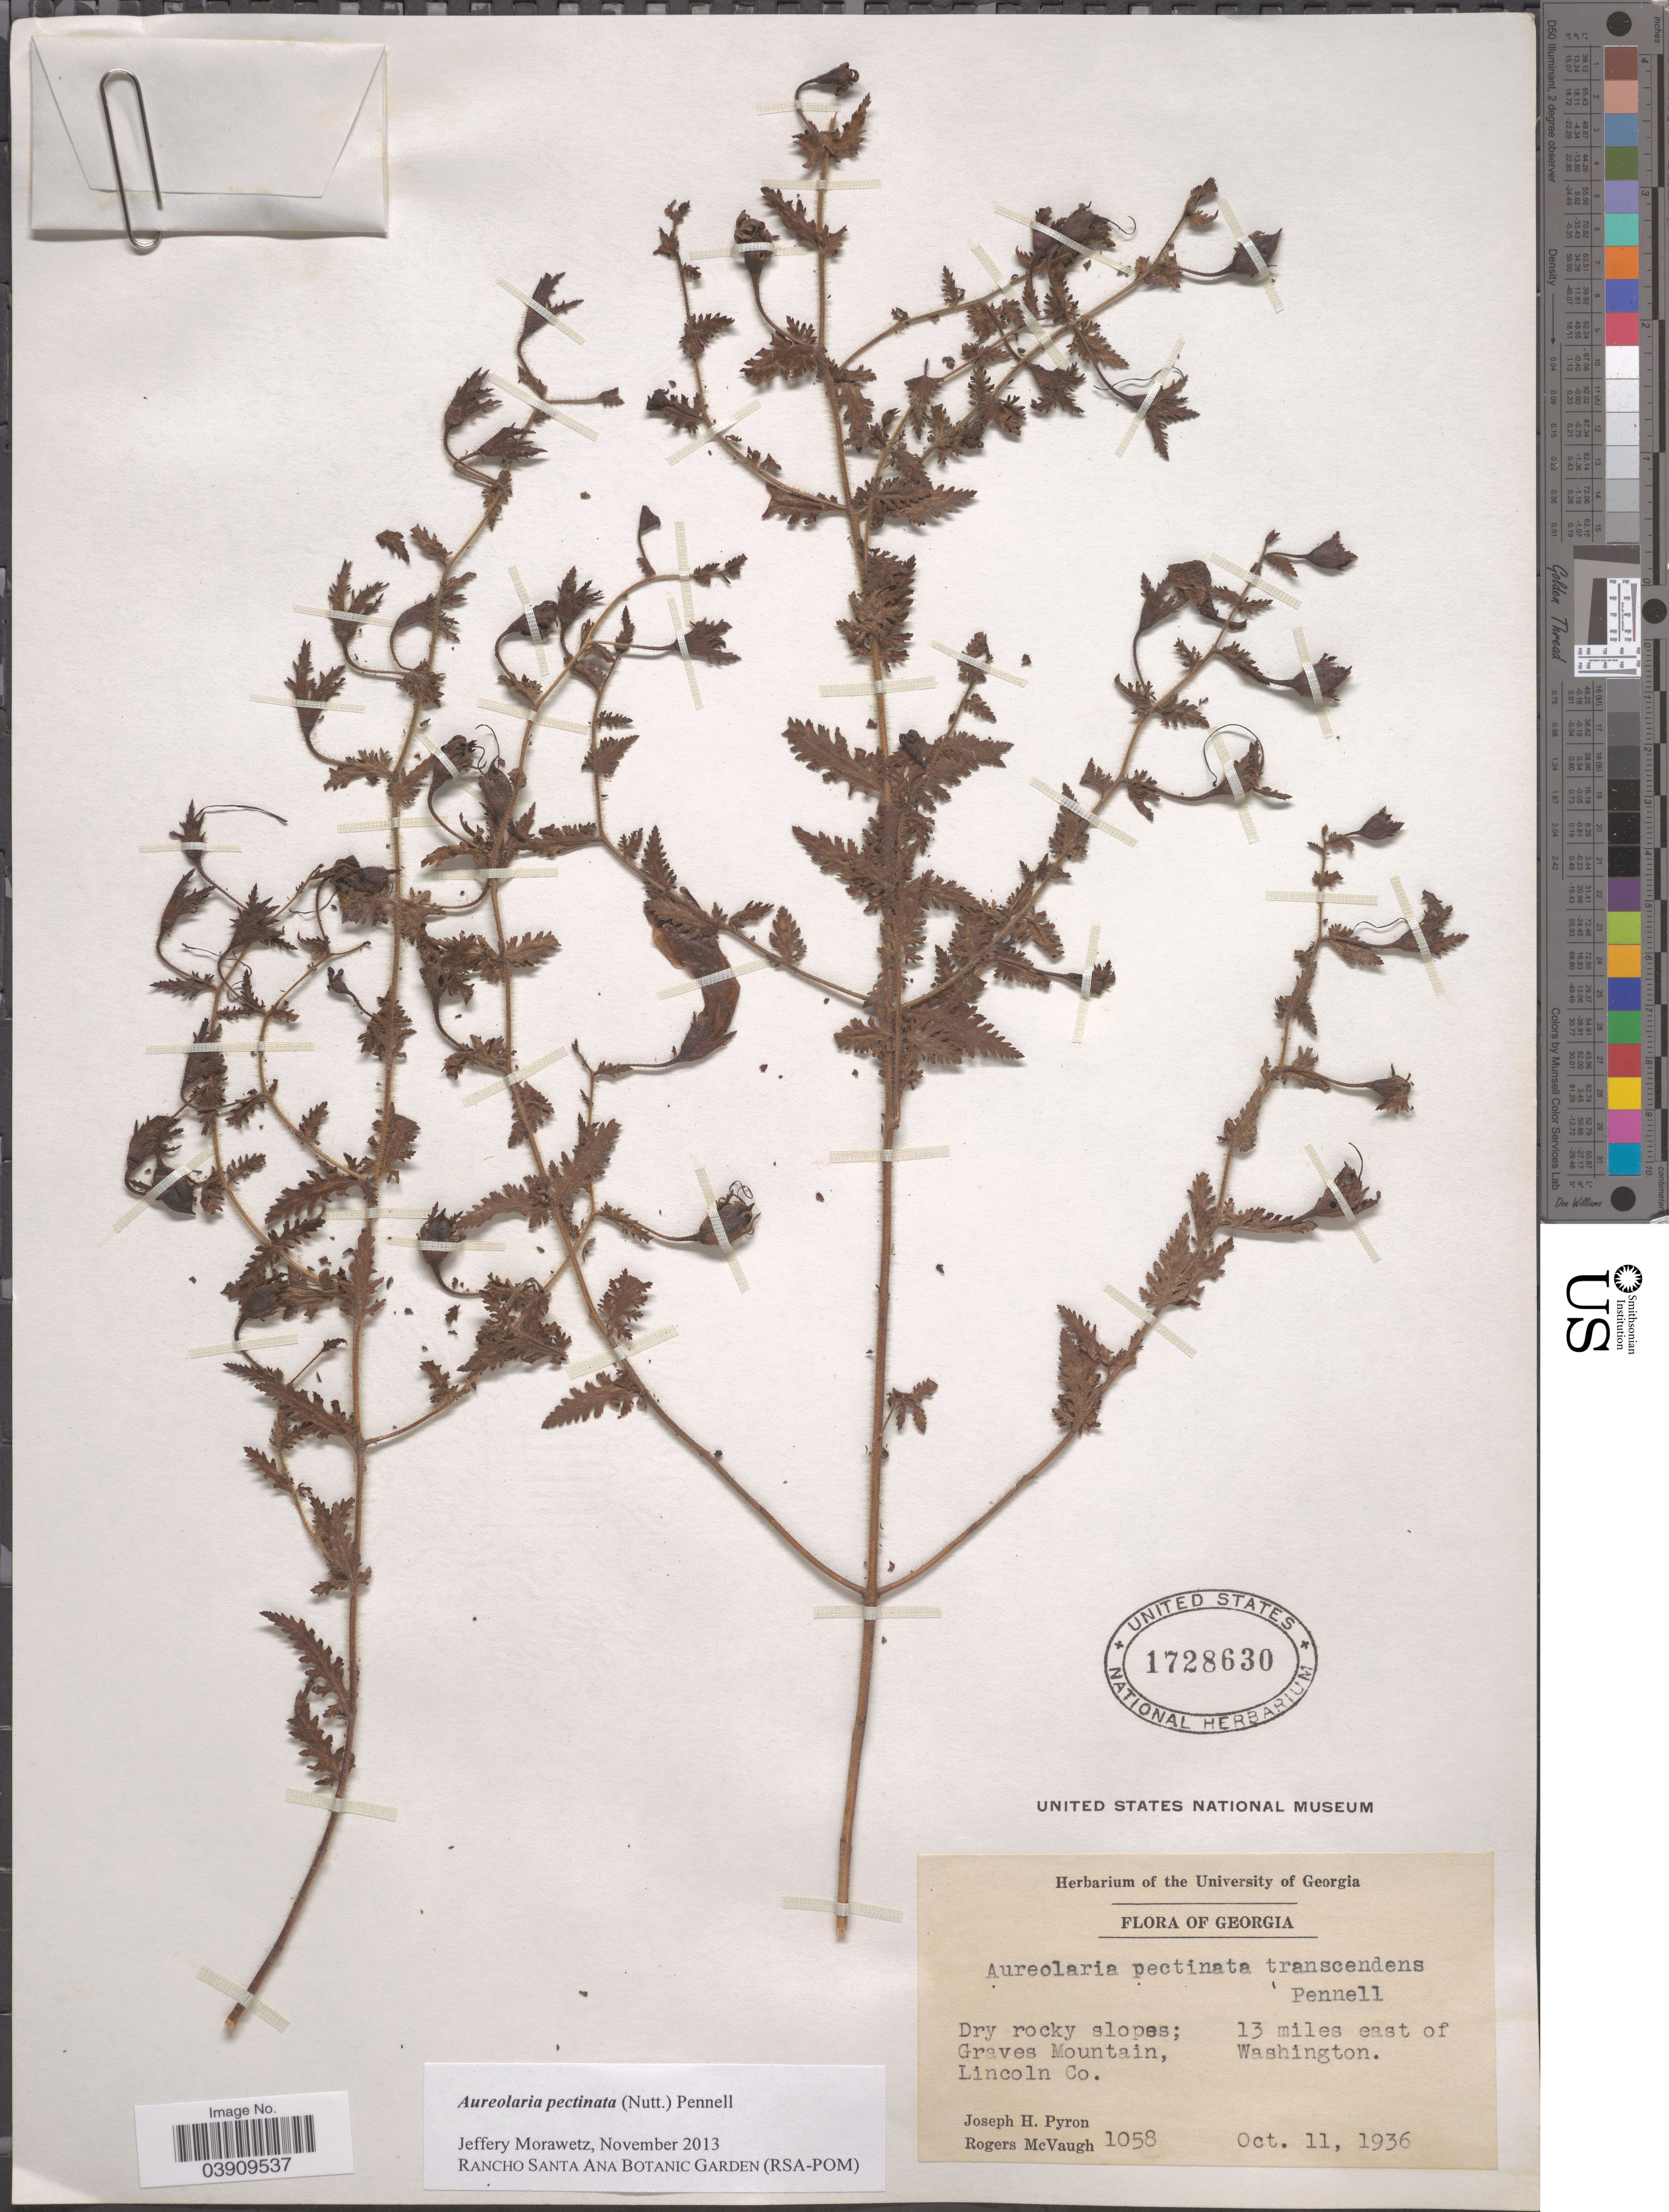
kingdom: Plantae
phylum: Tracheophyta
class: Magnoliopsida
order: Lamiales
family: Orobanchaceae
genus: Aureolaria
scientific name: Aureolaria pectinata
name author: (Nutt.) Pennell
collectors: J. H. Pyron & R. McVaugh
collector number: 1058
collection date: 1936-10-11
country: United States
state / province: Georgia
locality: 13 miles east of Graves Mountain, Lincoln Co.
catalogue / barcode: US 1728630